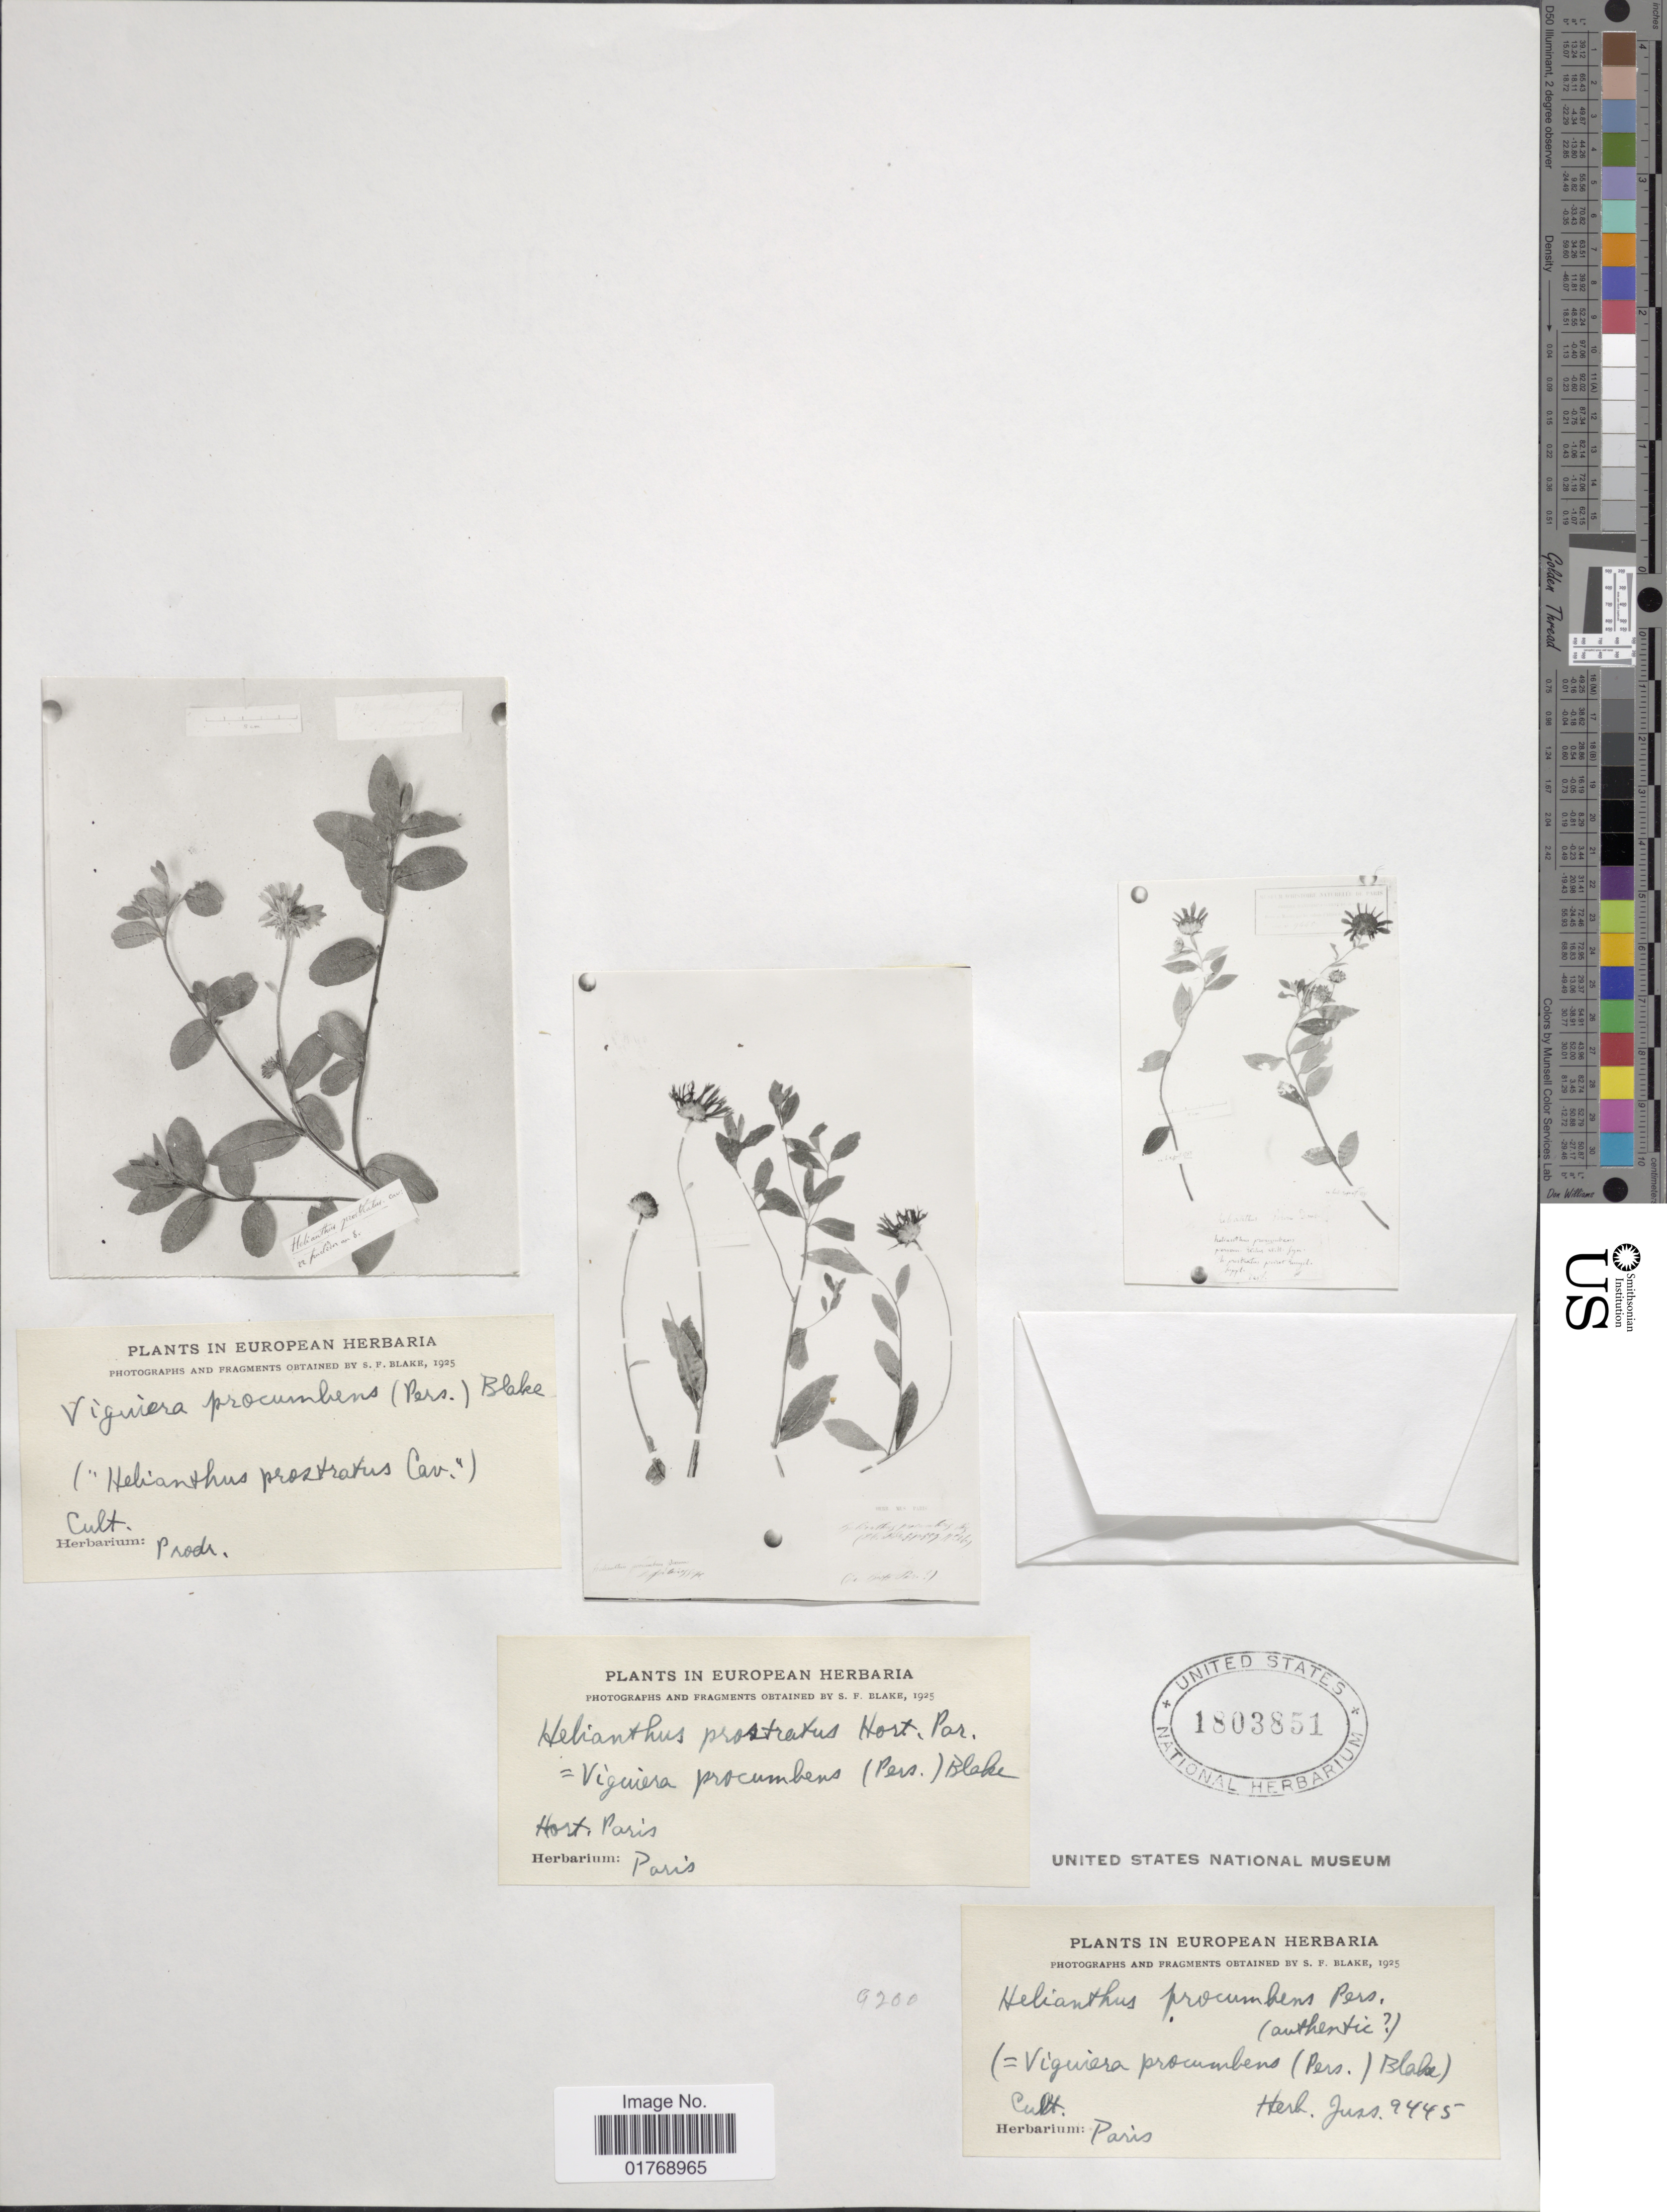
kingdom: Plantae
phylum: Tracheophyta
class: Magnoliopsida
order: Asterales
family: Asteraceae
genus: Viguiera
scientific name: Viguiera procumbens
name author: (Pers.) S.F. Blake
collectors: ex herb. Juss.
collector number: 9445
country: France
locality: Hort. Paris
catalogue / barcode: US 1803851